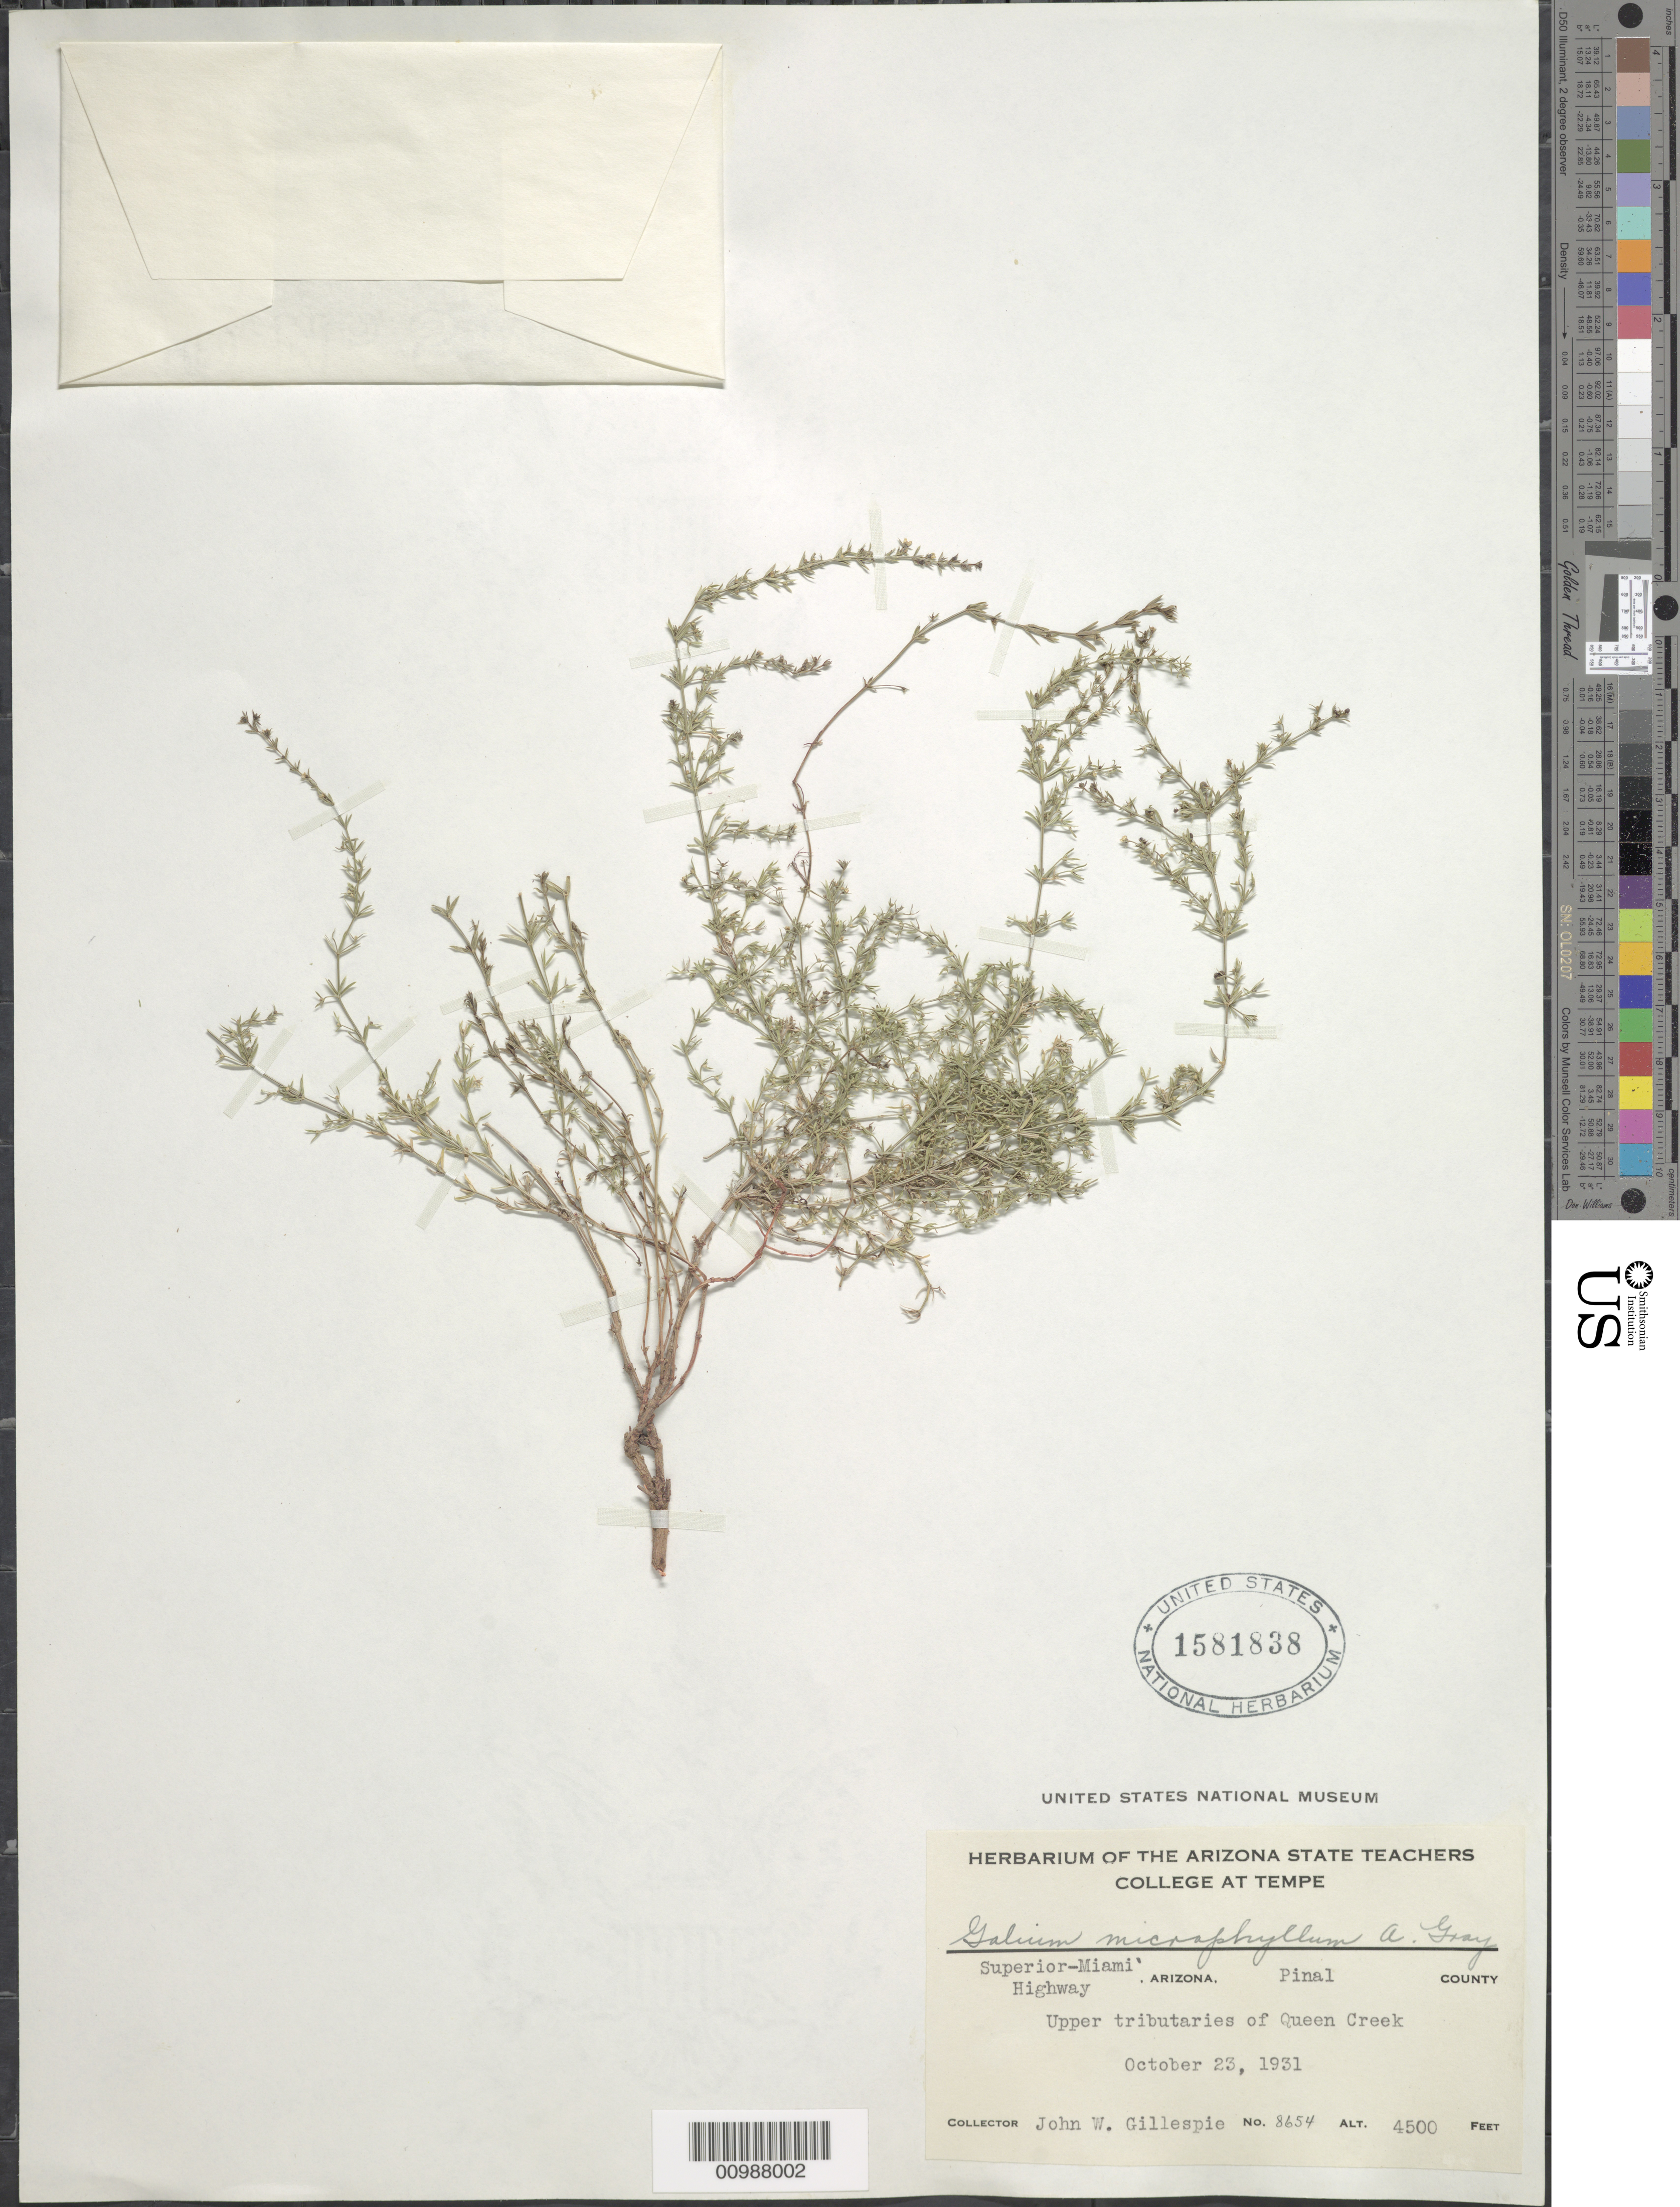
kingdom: Plantae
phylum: Tracheophyta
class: Magnoliopsida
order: Gentianales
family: Rubiaceae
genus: Galium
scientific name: Galium microphyllum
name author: A. Gray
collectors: J. W. Gillespie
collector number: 8654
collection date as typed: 23 Oct 1931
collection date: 1931-10-23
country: United States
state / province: Arizona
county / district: Pinal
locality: Superior-Miami Highway, upper tributaries of Queen Creek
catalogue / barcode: US 1581838